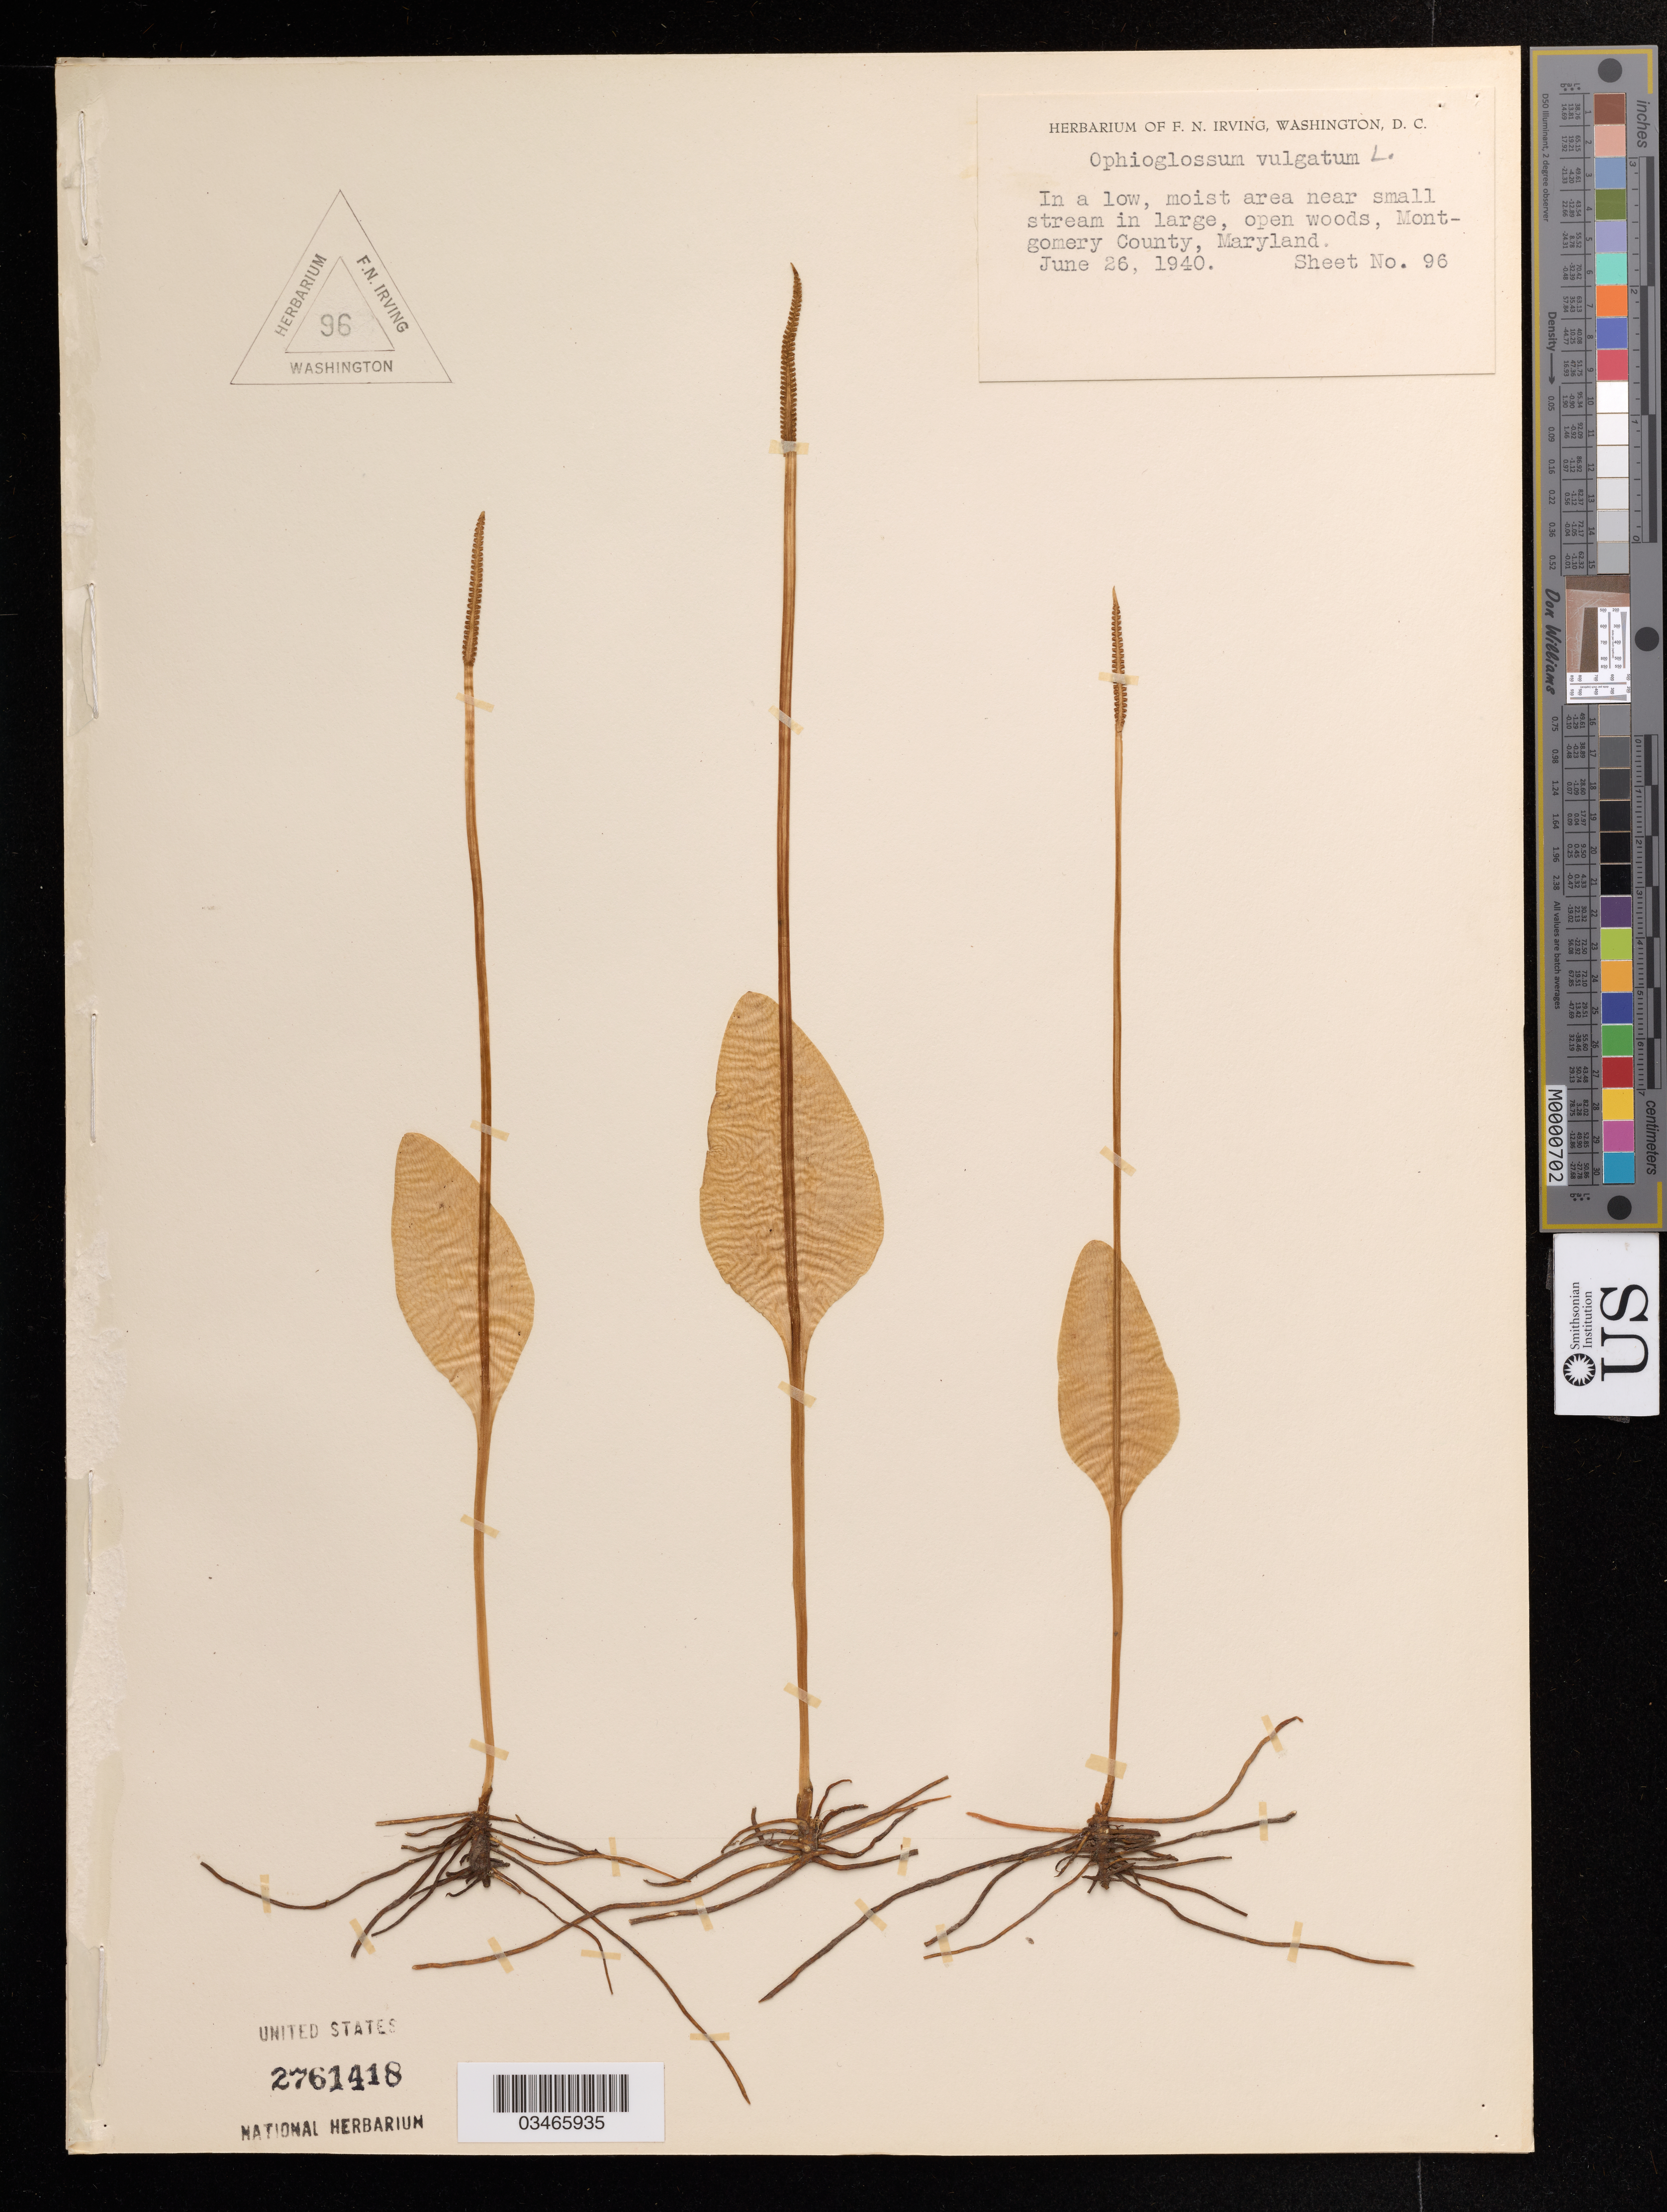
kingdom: Plantae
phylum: Tracheophyta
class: Polypodiopsida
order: Ophioglossales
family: Ophioglossaceae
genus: Ophioglossum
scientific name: Ophioglossum vulgatum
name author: L.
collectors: ex herb. F.N. Irving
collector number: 96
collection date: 1940-06-26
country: United States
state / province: Maryland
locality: In a low, moist area near small stream in large, open woods, Montgomery County, Maryland.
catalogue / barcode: US 2761418